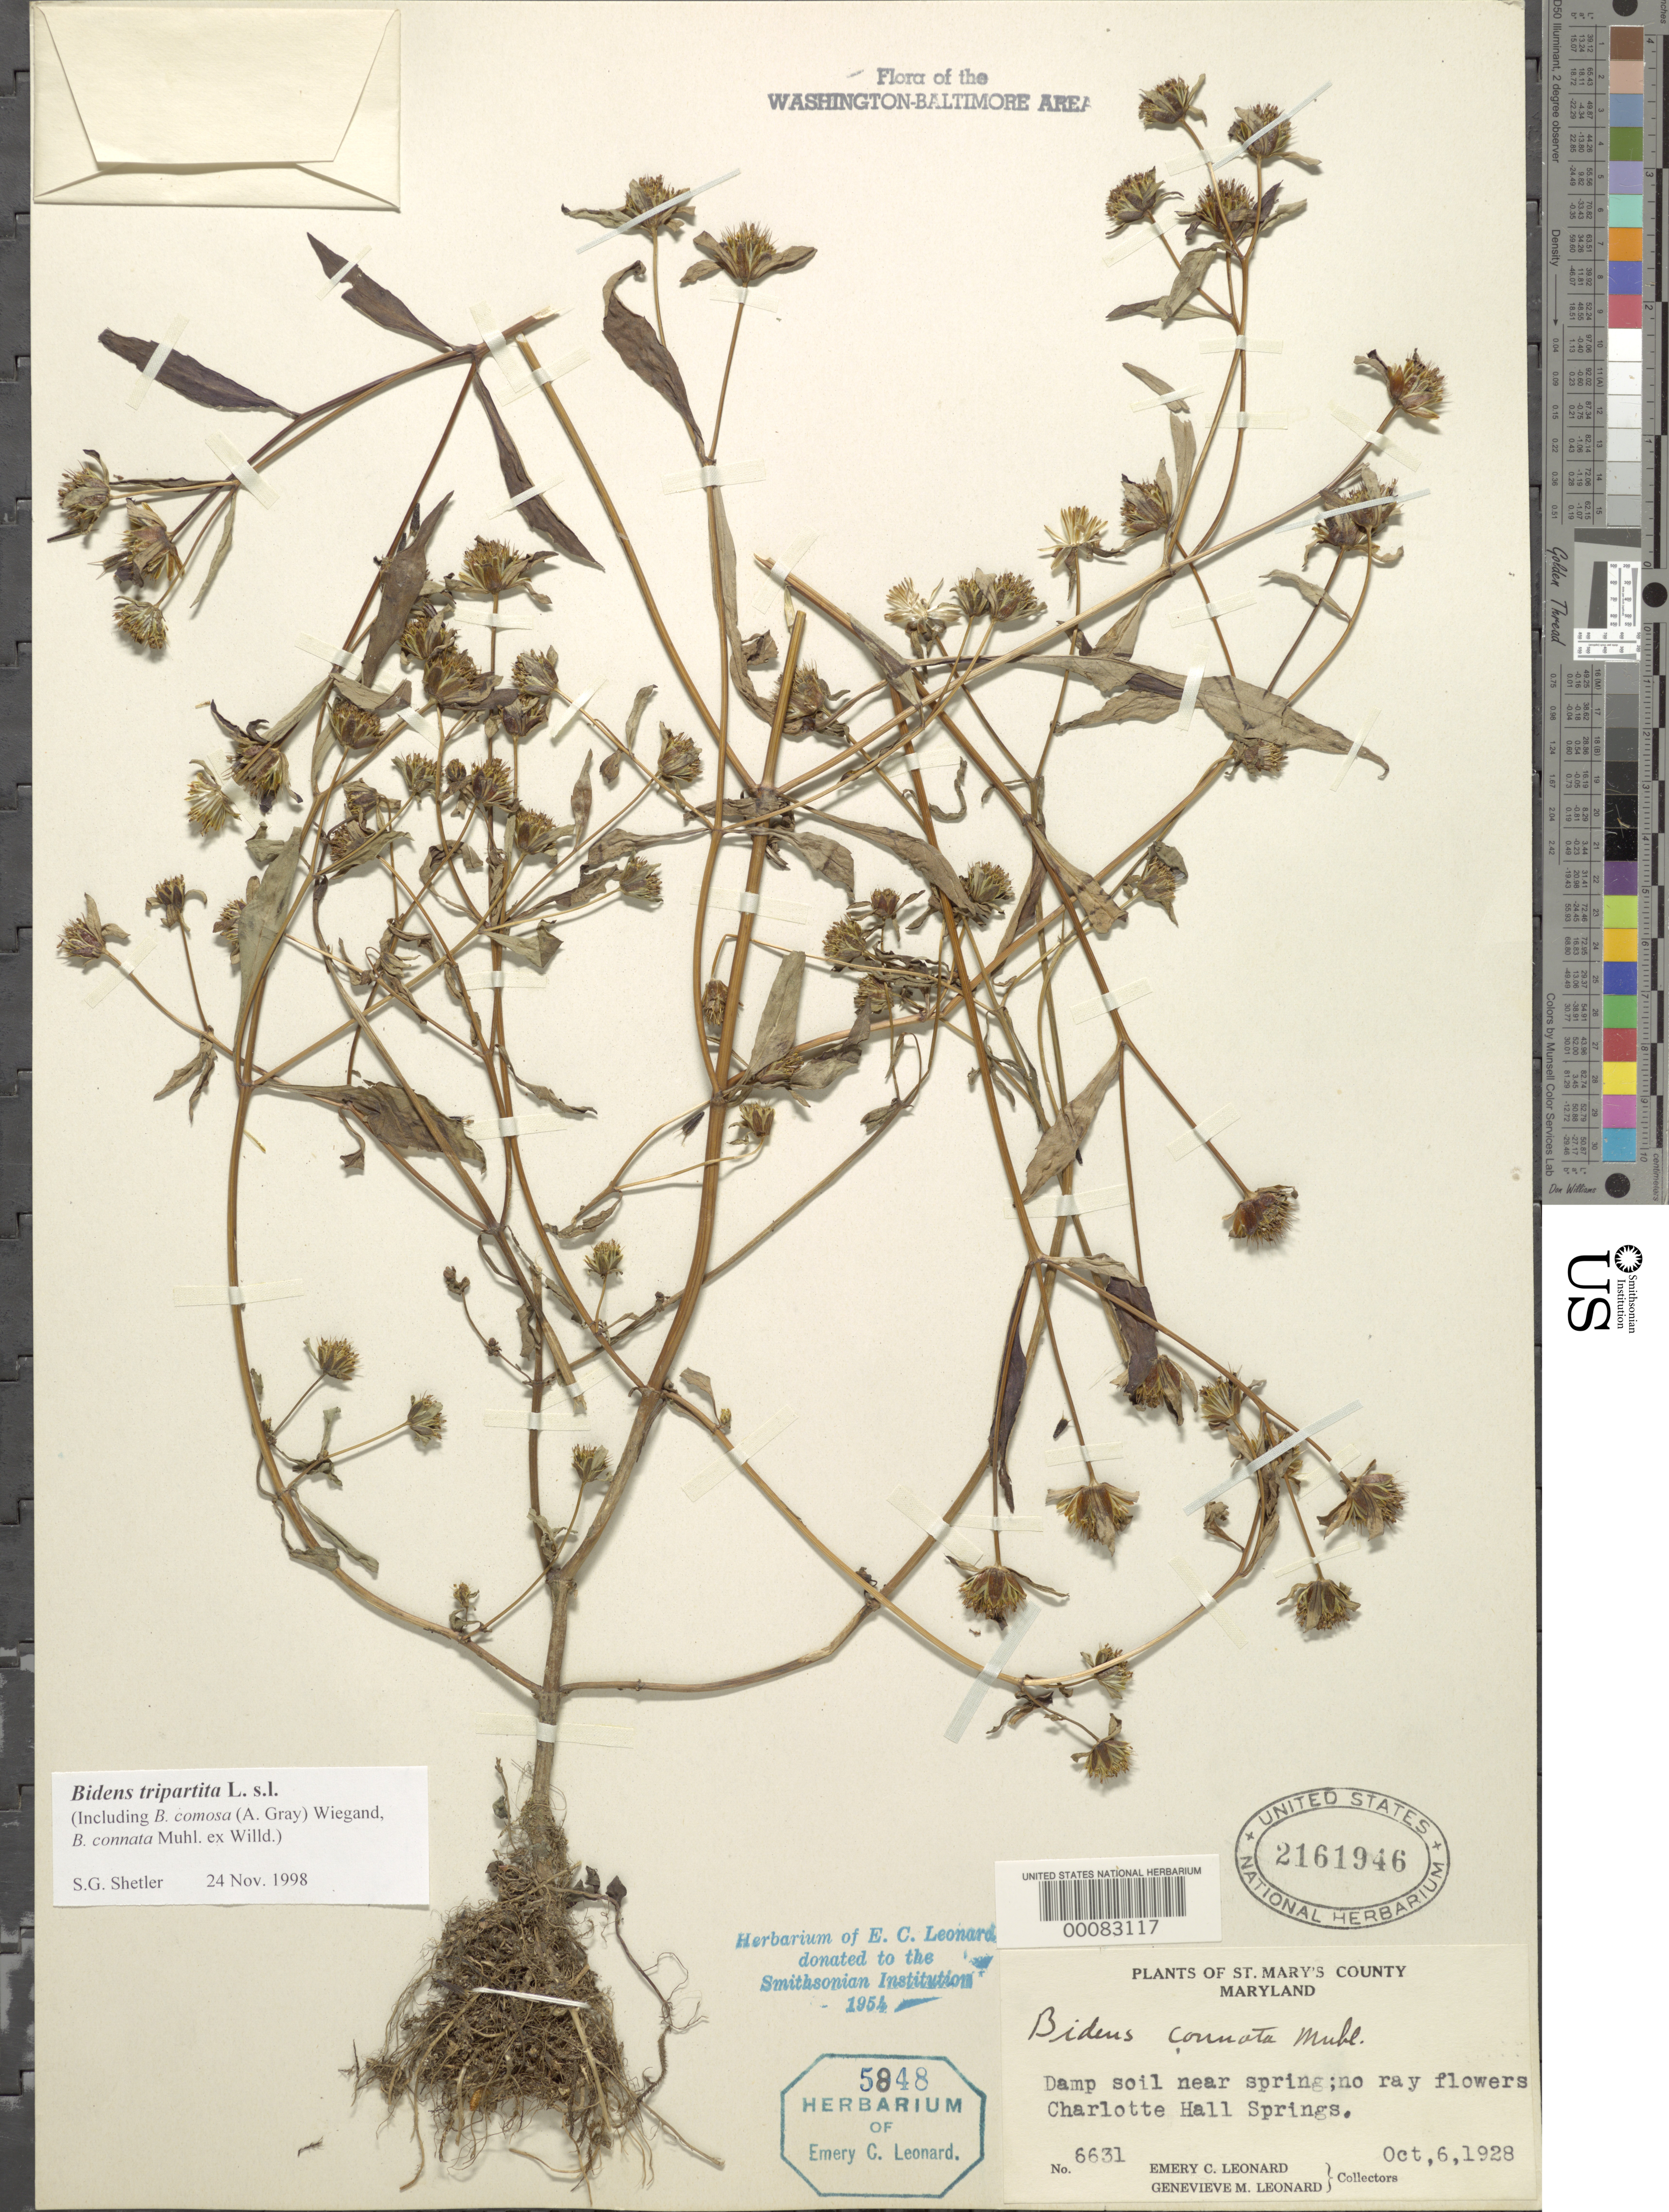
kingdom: Plantae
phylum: Tracheophyta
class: Magnoliopsida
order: Asterales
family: Asteraceae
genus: Bidens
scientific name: Bidens tripartita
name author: L.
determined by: Shetler, Stanwyn G., (US), NMNH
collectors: E. C. Leonard & G. M. Leonard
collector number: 6631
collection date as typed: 06 Oct 1928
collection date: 1928-10-06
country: United States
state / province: Maryland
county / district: St. Mary's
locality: Charlotte Hall Springs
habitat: Damp spring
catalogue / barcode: US 2161946